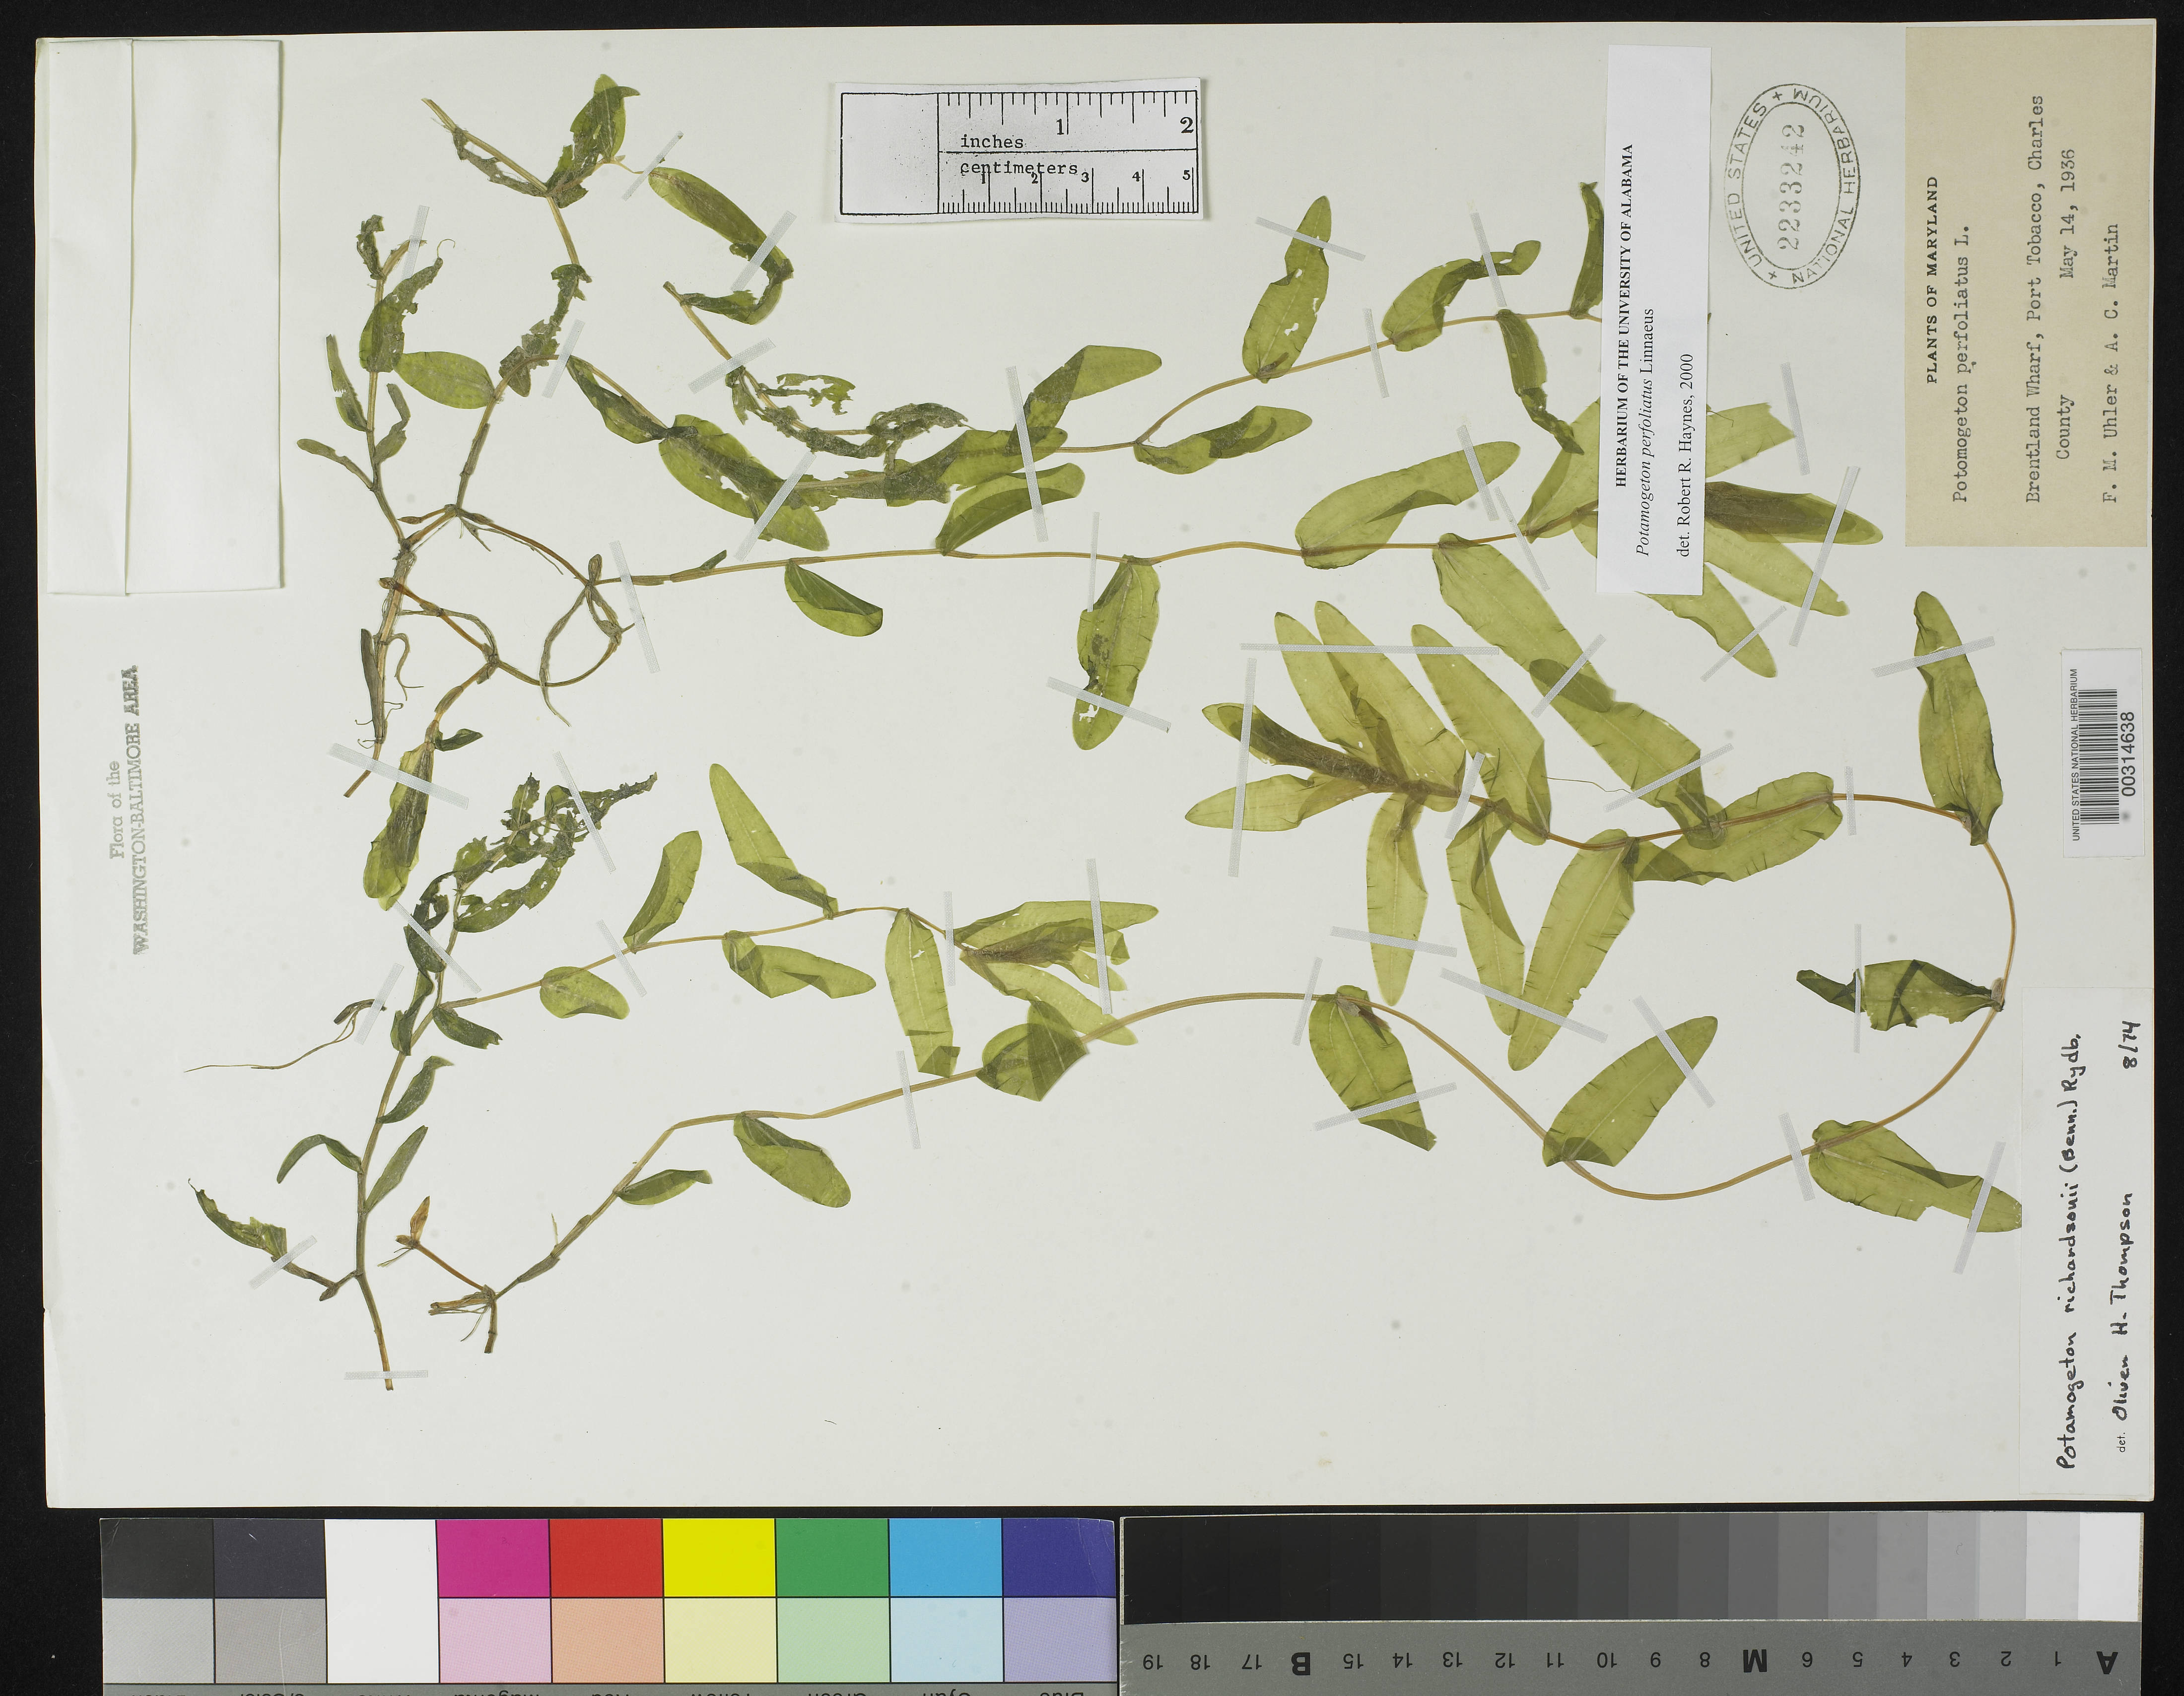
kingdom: Plantae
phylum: Tracheophyta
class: Liliopsida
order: Alismatales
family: Potamogetonaceae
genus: Potamogeton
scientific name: Potamogeton perfoliatus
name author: L.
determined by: Haynes, R. R.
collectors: F. M. Uhler & A. C. Martin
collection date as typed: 14 May 1936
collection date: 1936-05-14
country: United States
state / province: Maryland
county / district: Charles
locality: Brentland Wharf, Port Tobacco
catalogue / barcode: US 2233242